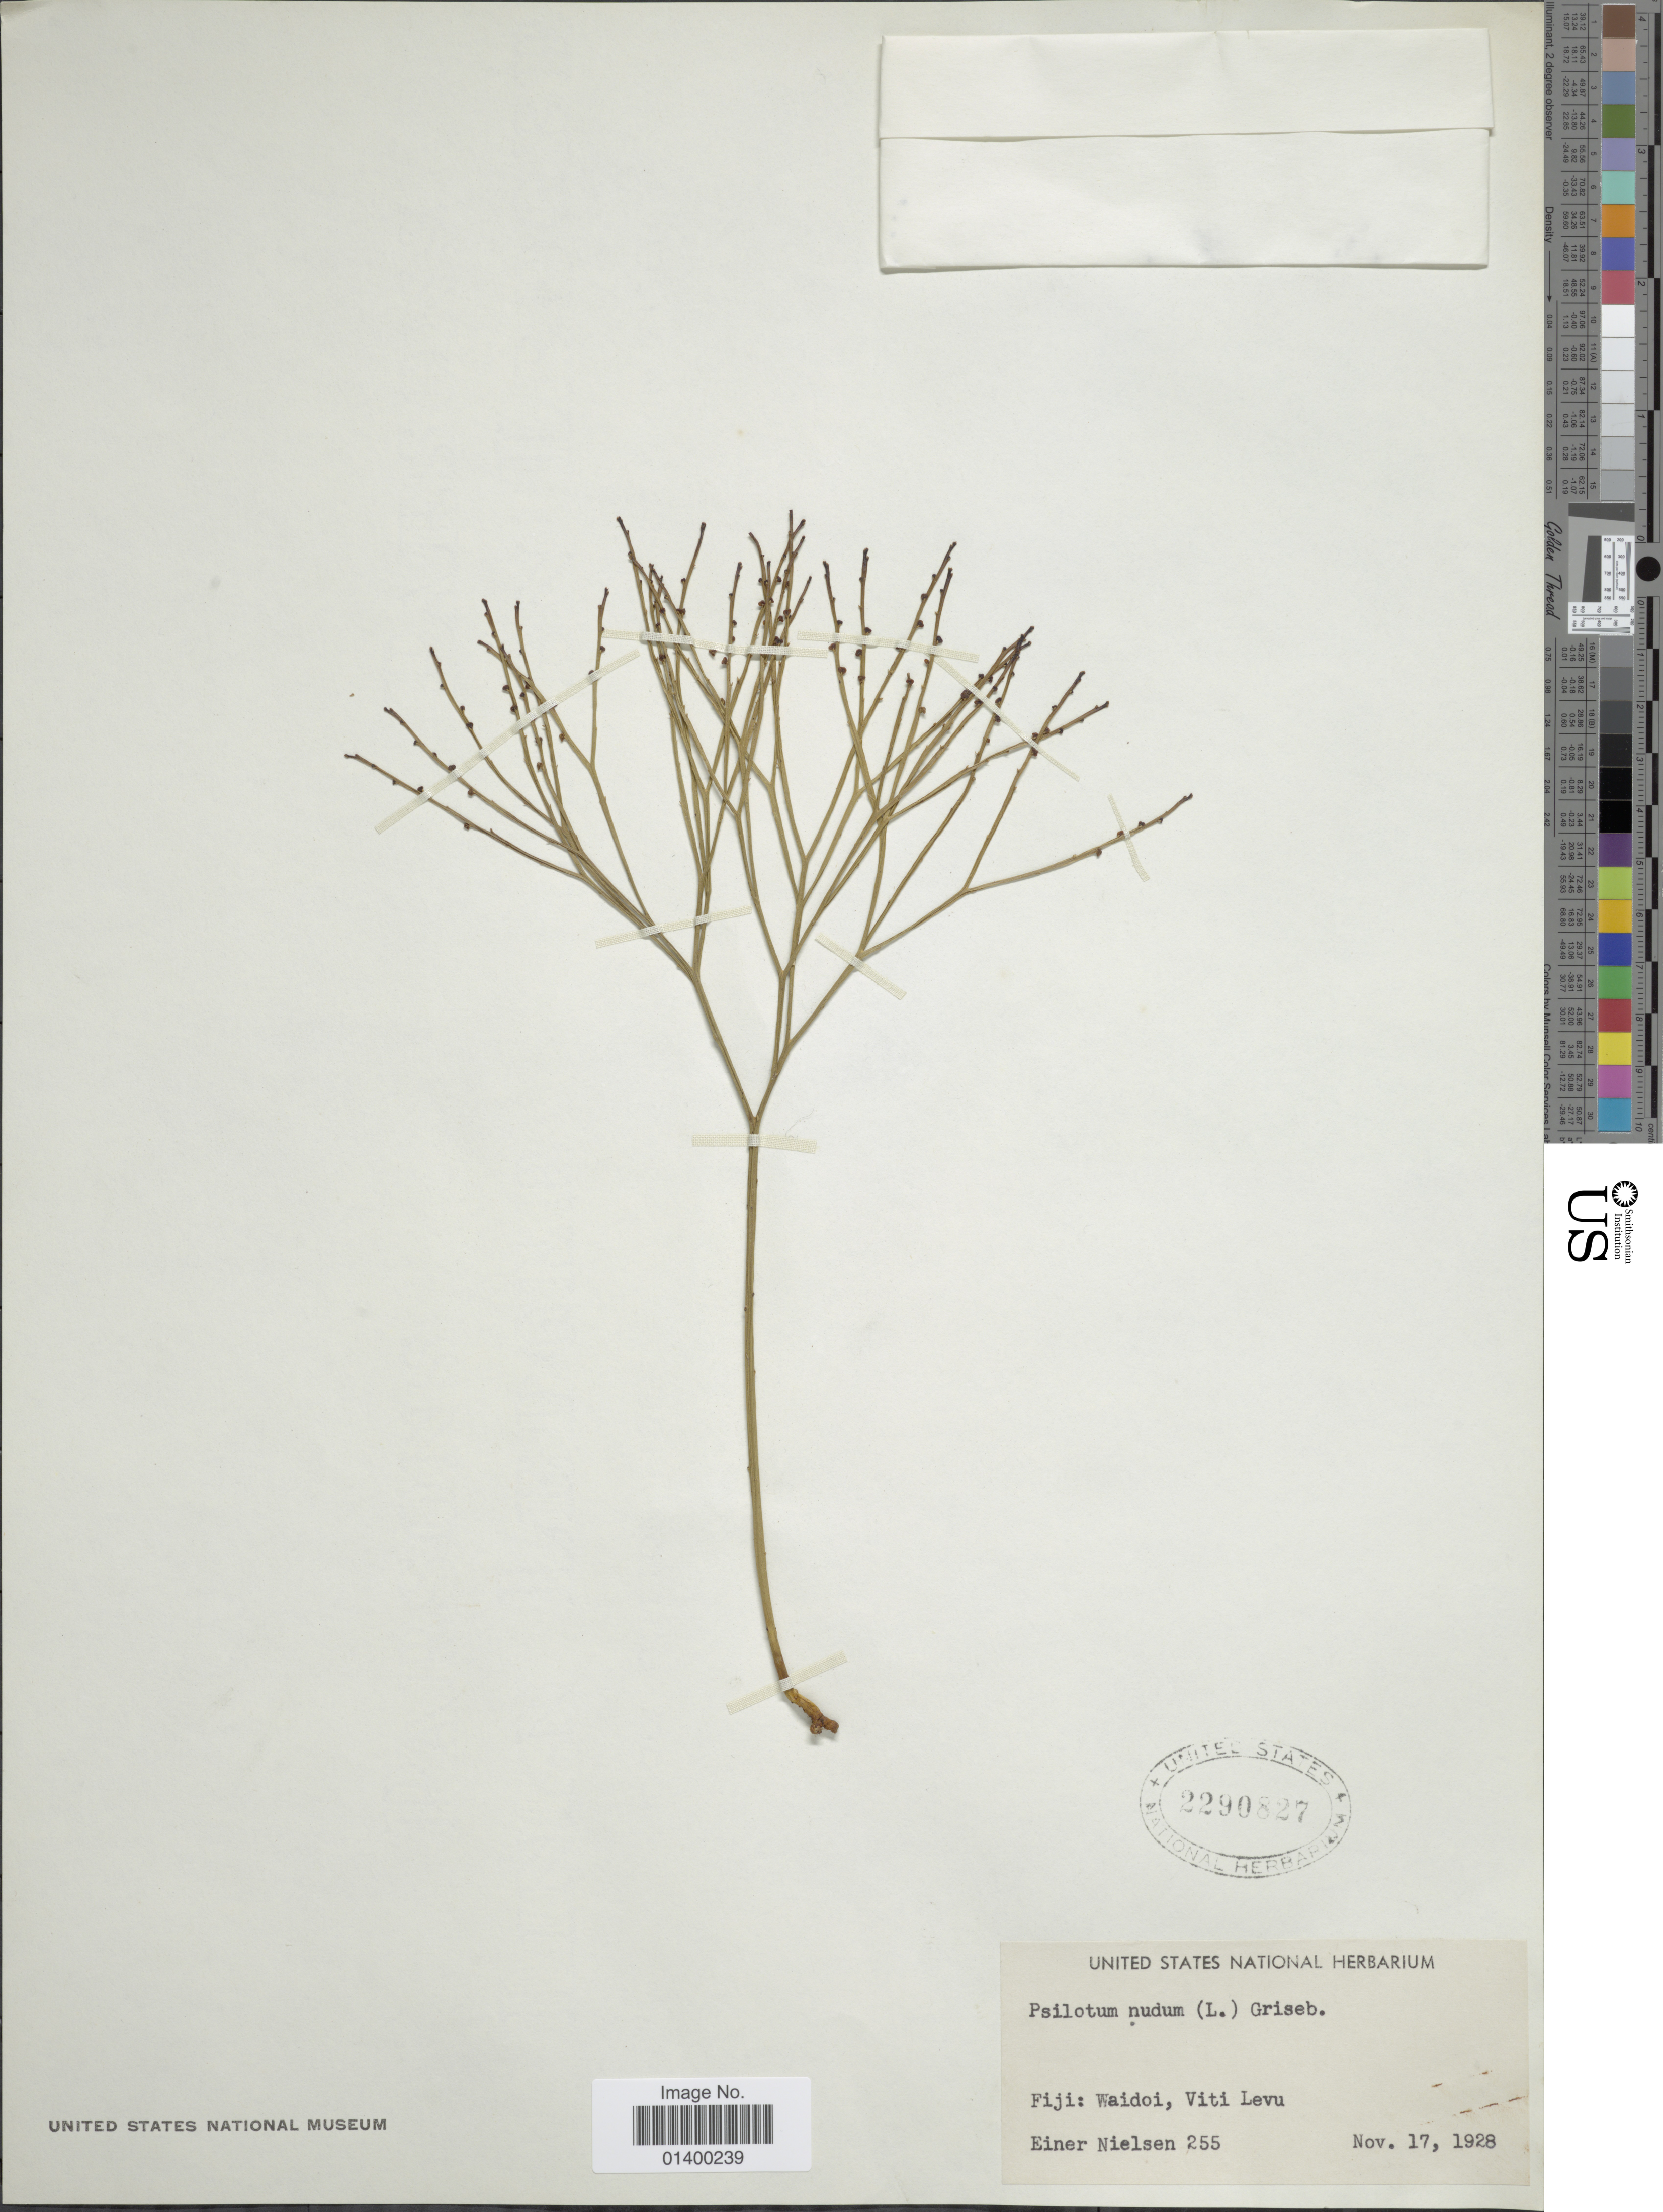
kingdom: Plantae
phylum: Tracheophyta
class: Polypodiopsida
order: Psilotales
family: Psilotaceae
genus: Psilotum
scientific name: Psilotum nudum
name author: (L.) P. Beauv.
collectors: E. Nielsen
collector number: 255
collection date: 1928-11-17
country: Fiji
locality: Wiadoi, Viti Levu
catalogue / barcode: US 2290827